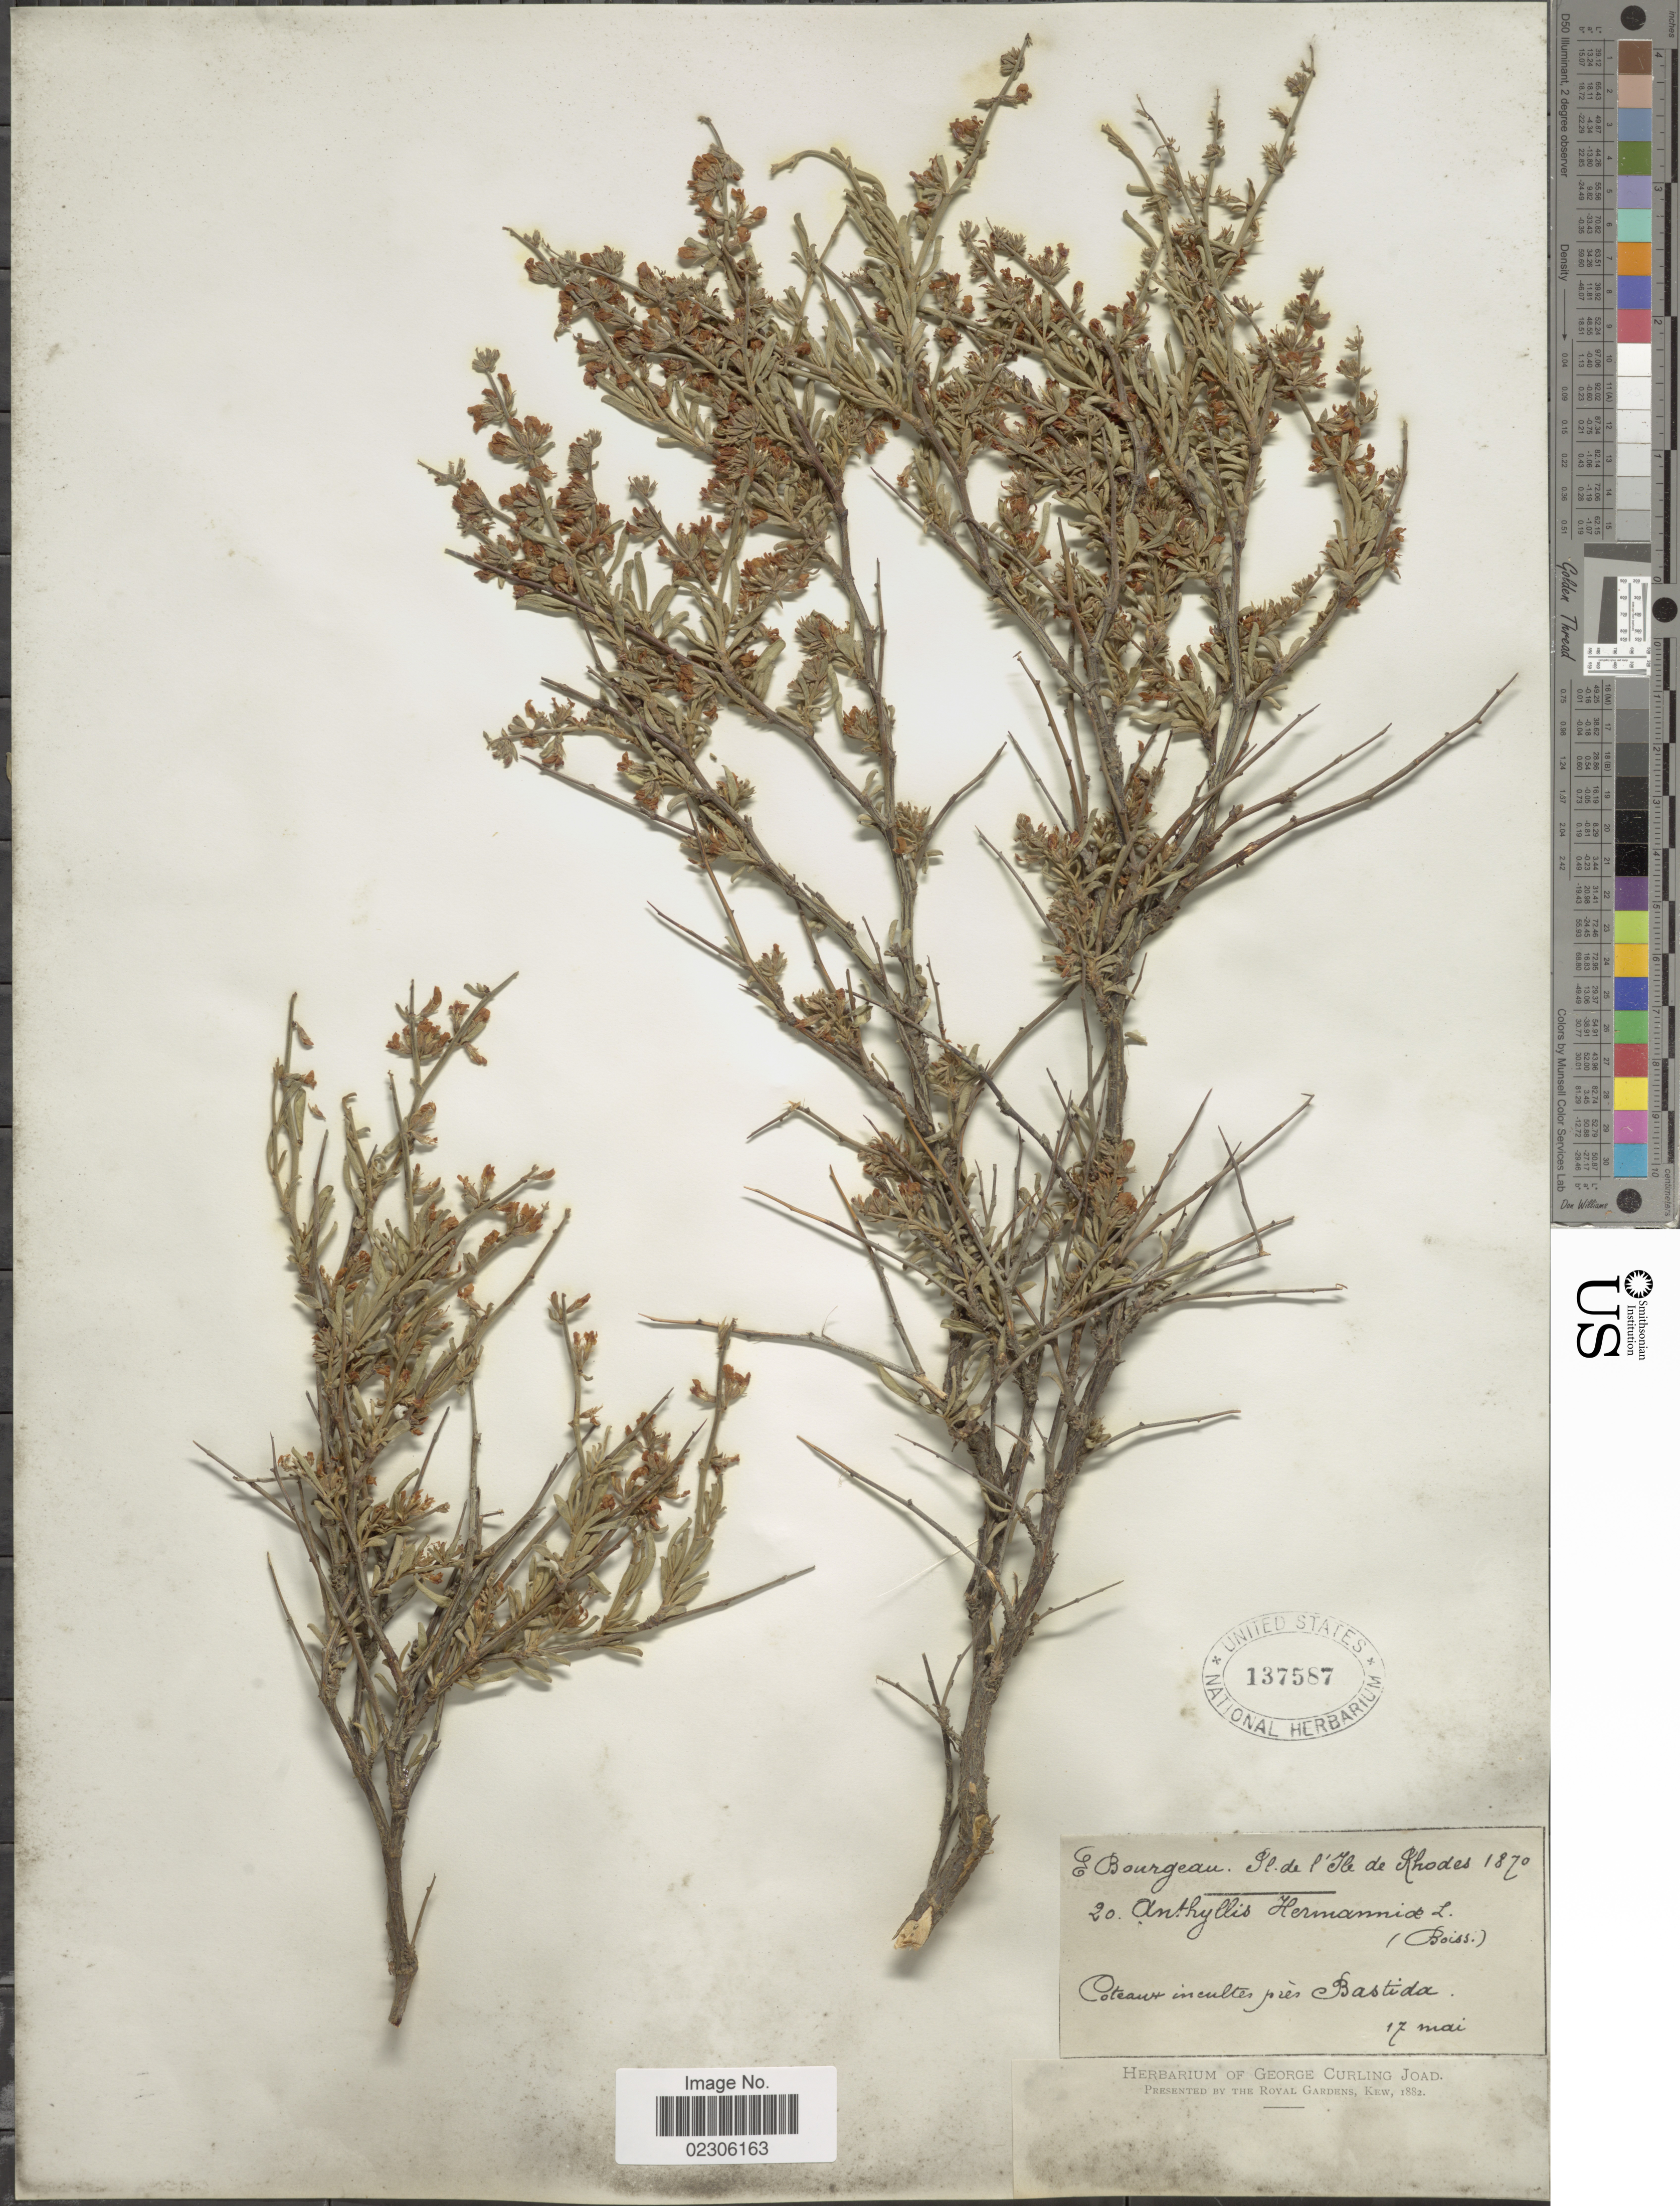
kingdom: Plantae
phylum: Tracheophyta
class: Magnoliopsida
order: Fabales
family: Fabaceae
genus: Anthyllis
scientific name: Anthyllis hermanniae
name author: L.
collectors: E. Bourgeau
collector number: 20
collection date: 1870-05-17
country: Greece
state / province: South Aegean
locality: Pl. de l'Ile de Rhodes, Coteuax incultes pres Bastida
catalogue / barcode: US 137587